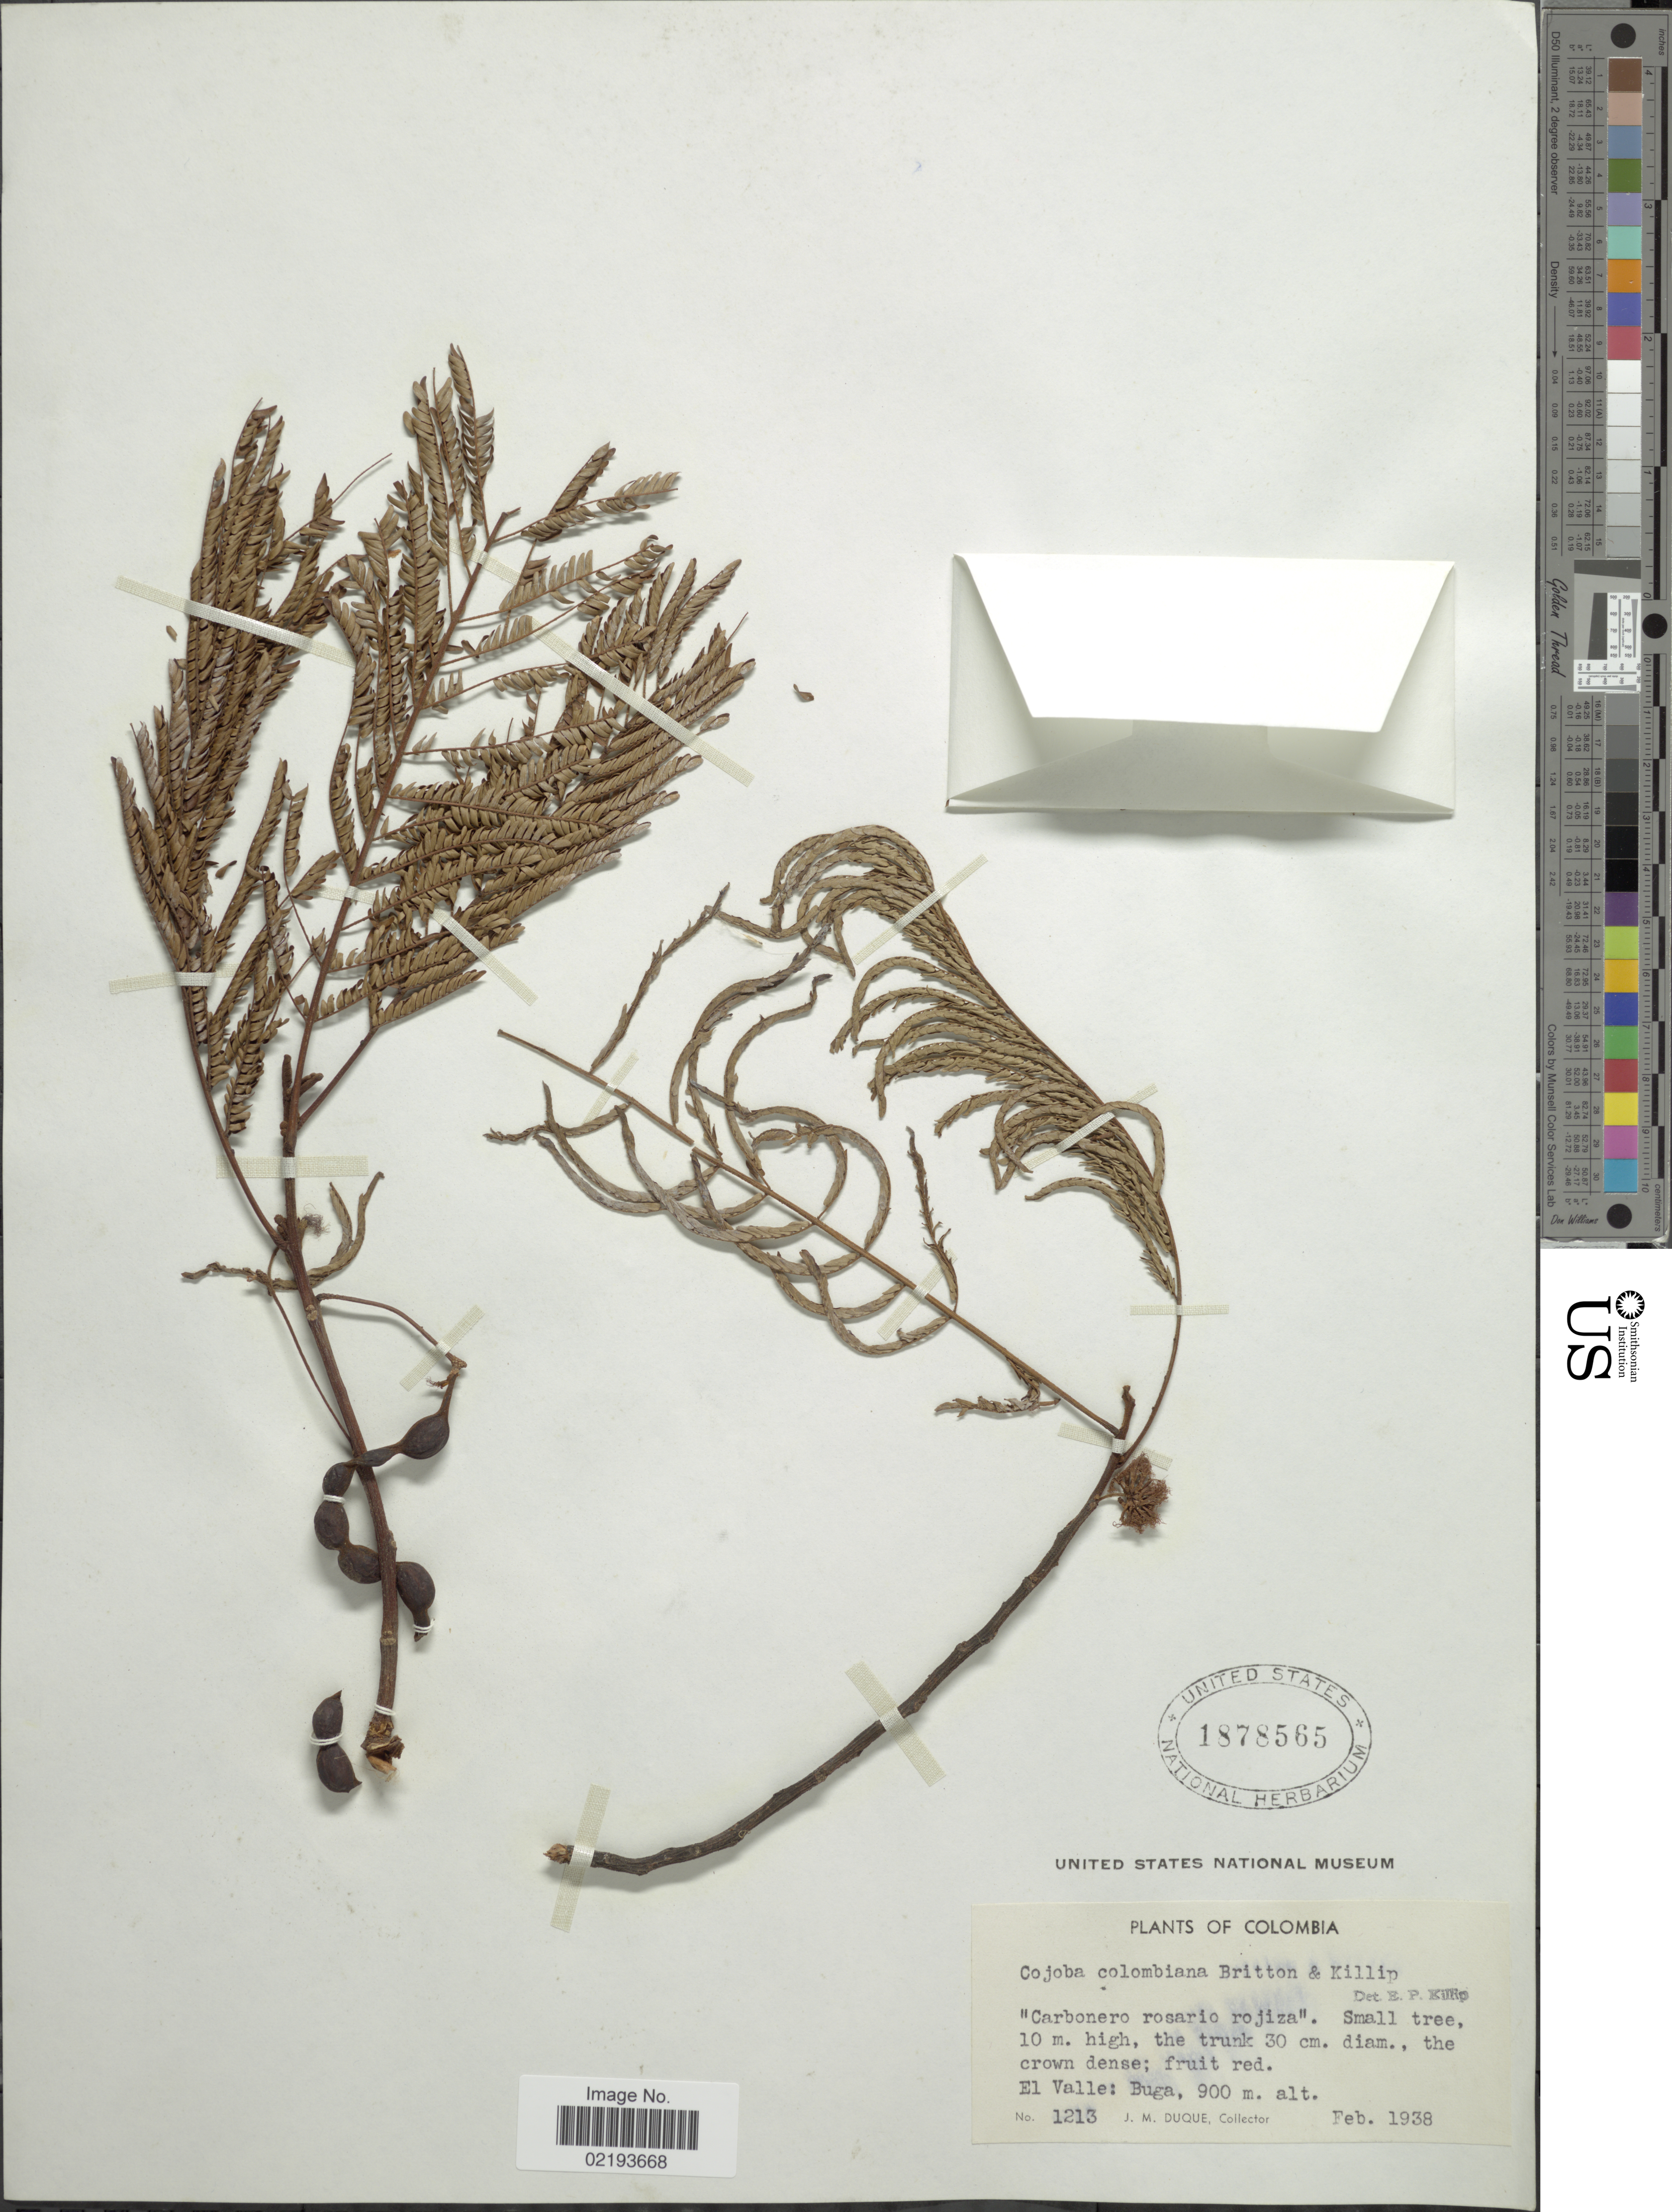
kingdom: Plantae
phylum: Tracheophyta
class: Magnoliopsida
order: Fabales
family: Fabaceae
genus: Cojoba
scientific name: Cojoba arborea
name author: (L.) Britton & Rose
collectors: J. Duque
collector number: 1213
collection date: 1938-02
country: Colombia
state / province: Valle del Cauca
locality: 'Carbonero rosario rojiza' EL Valle: Buga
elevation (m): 900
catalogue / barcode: US 1878565